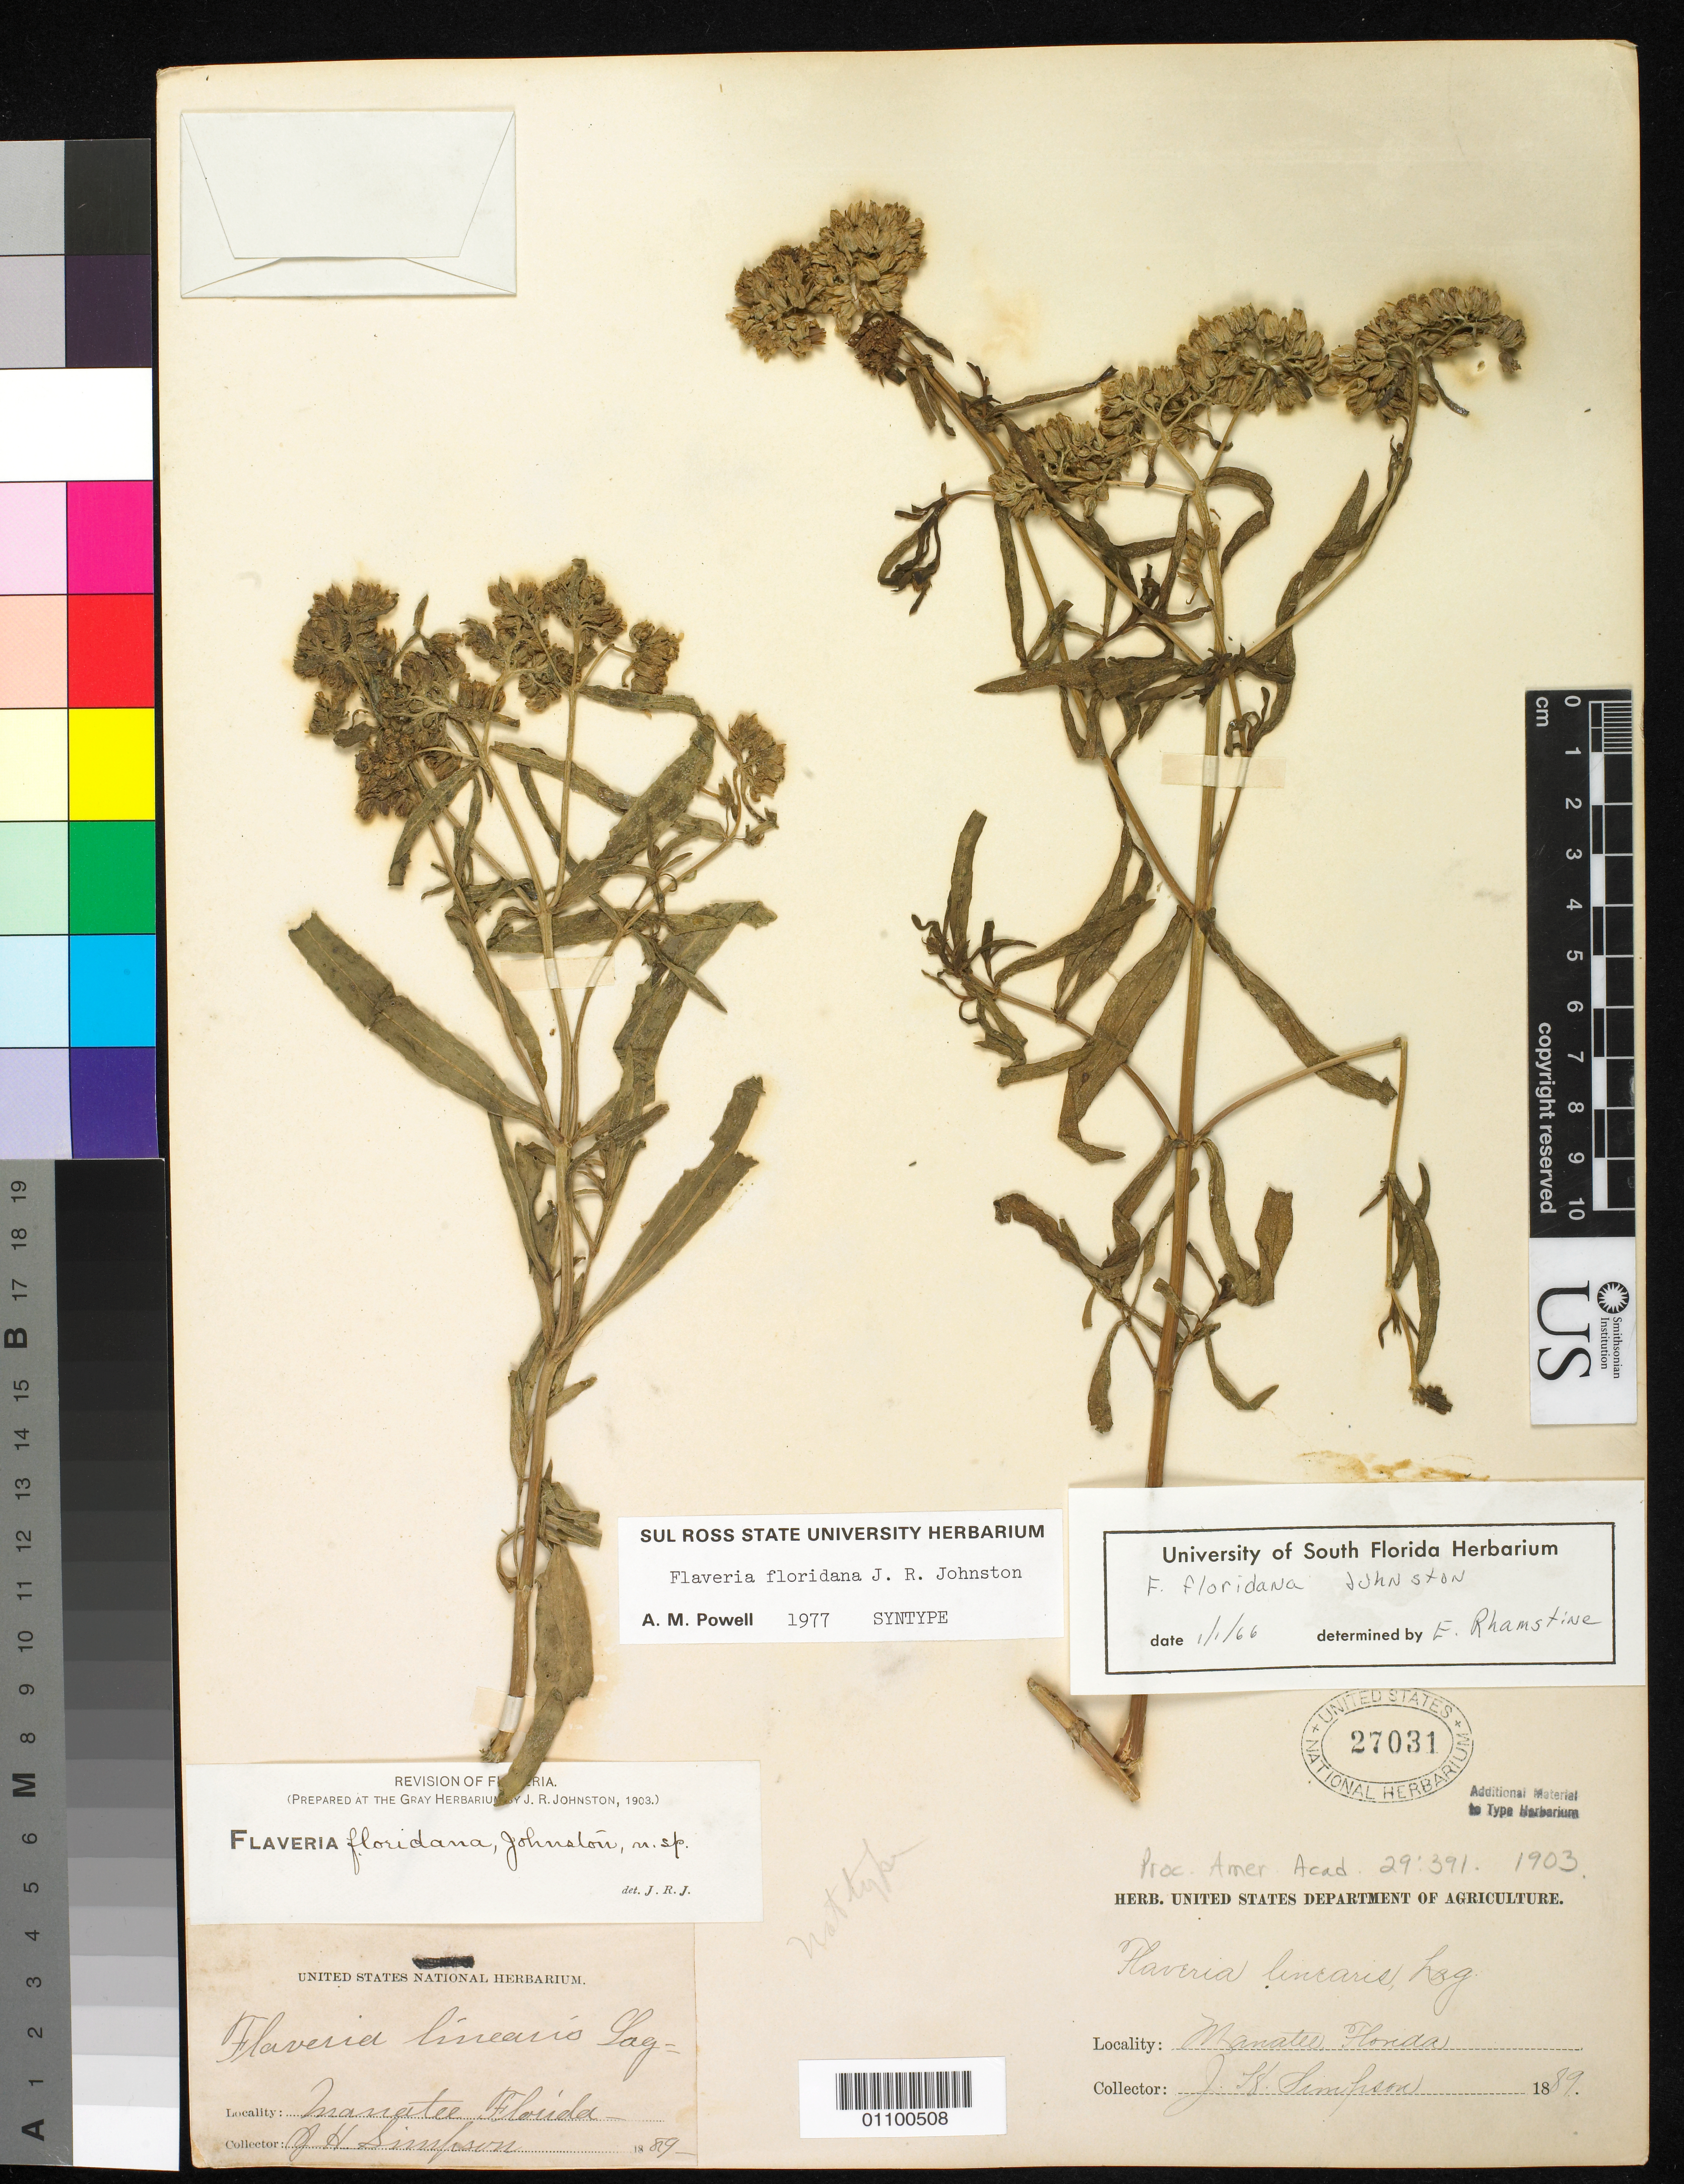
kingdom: Plantae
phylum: Tracheophyta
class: Magnoliopsida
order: Asterales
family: Asteraceae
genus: Flaveria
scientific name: Flaveria floridana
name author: J.R. Johnst.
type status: Syntype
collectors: J. H. Simpson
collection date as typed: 1889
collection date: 1889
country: United States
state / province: Florida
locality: Manatee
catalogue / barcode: US 27031